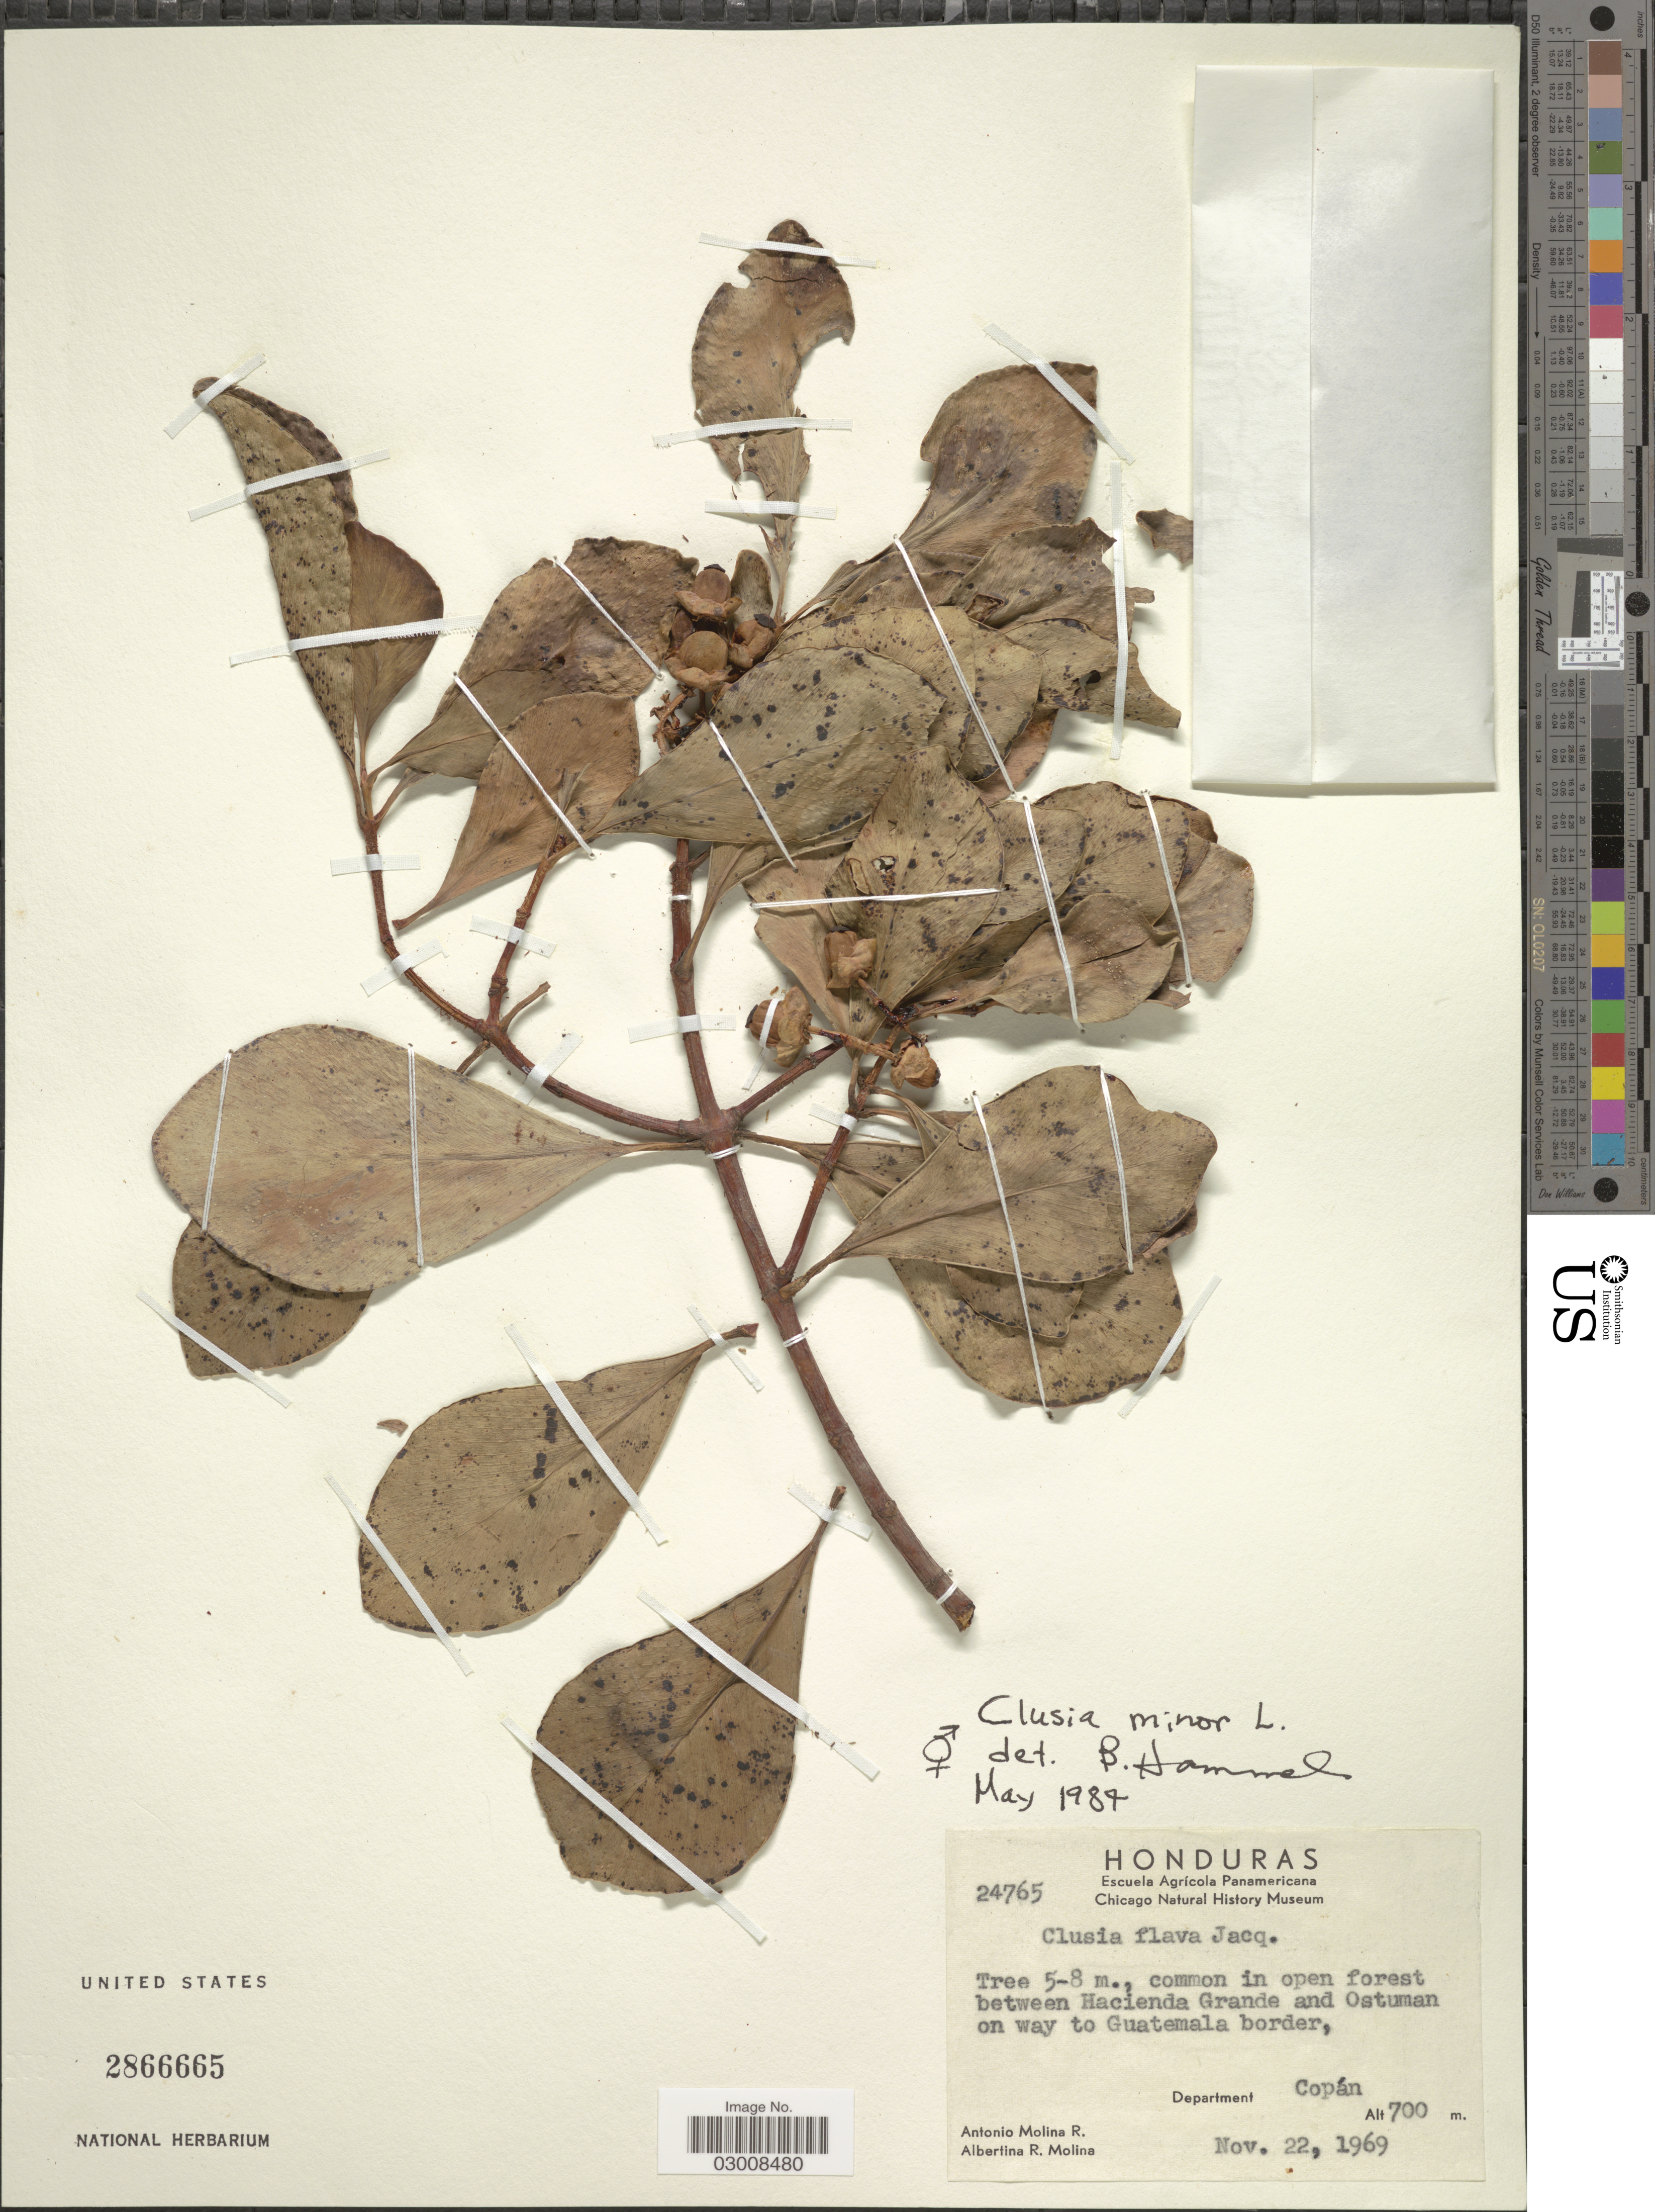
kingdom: Plantae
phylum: Tracheophyta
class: Magnoliopsida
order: Malpighiales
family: Clusiaceae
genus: Clusia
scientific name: Clusia minor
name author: L.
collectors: A. Molina R. & A. R. Molina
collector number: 24765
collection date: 1969-11-22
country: Honduras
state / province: Copán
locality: Common in open forest between Hacienda Grande and Ostuman on way to Guatemala border, Department Copán.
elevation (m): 700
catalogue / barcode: US 2866665